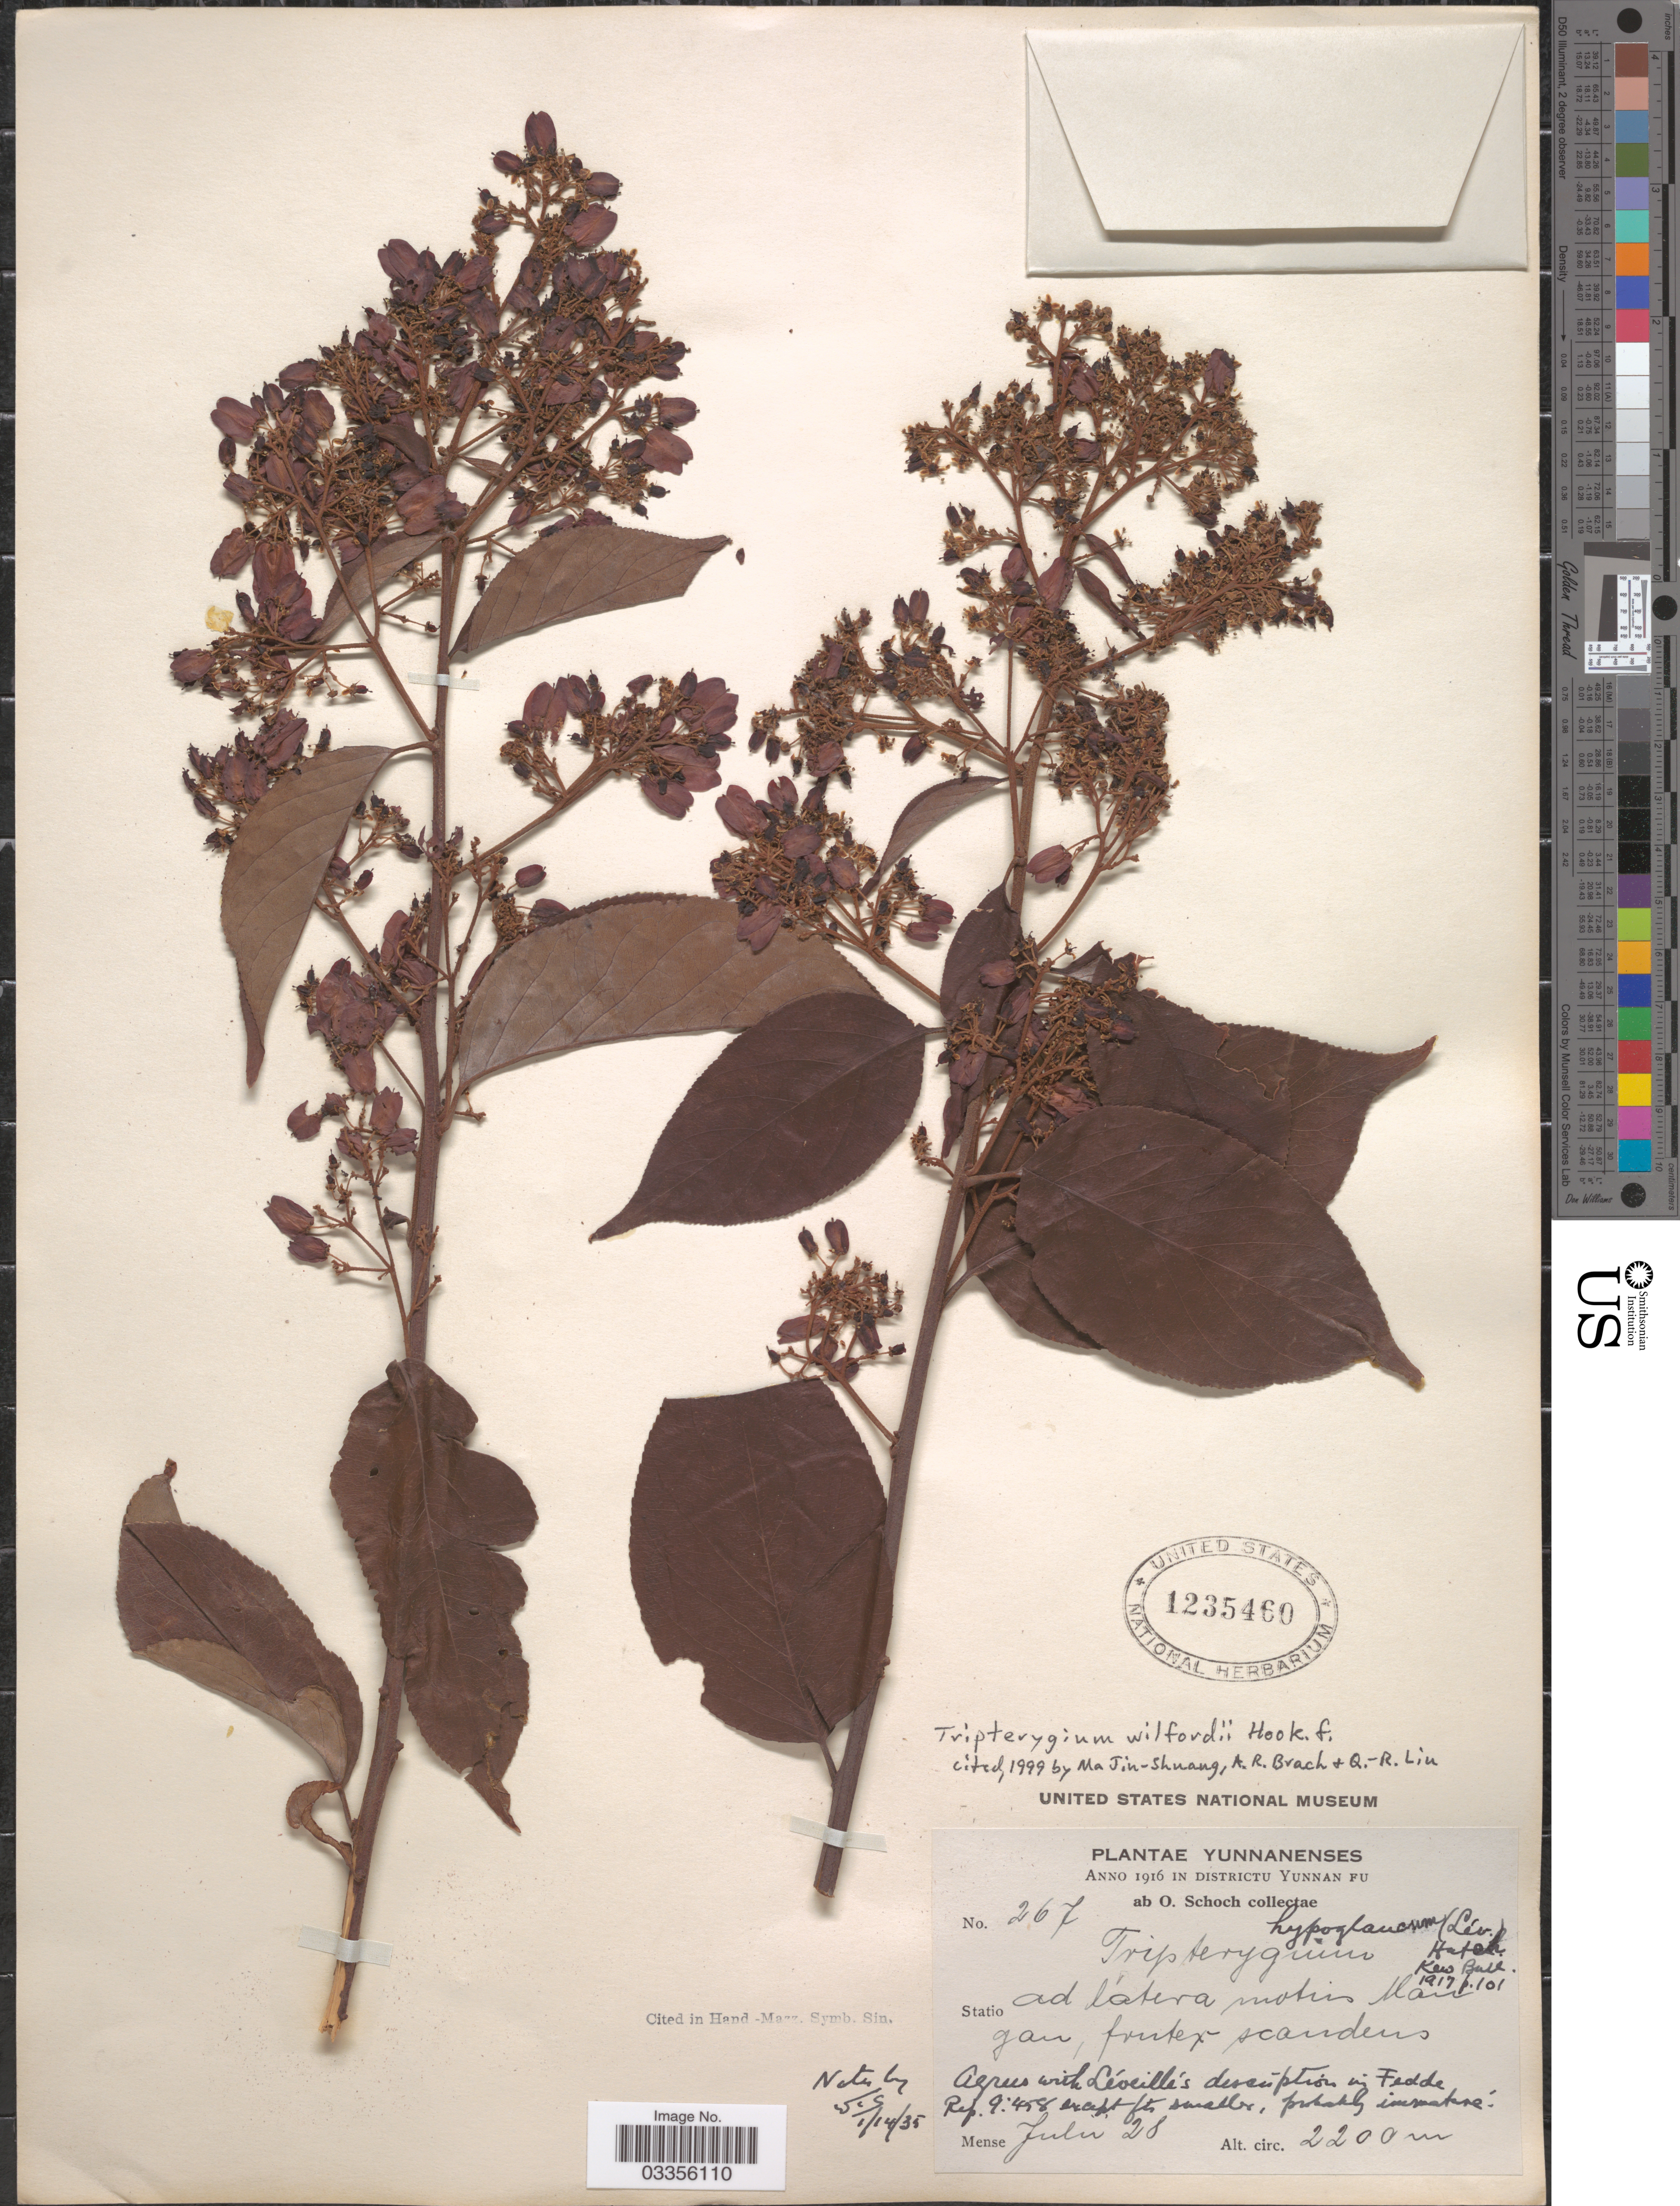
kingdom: Plantae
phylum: Tracheophyta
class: Magnoliopsida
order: Celastrales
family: Celastraceae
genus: Tripterygium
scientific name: Tripterygium wilfordii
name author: Hook. f.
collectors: O. Schoch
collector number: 267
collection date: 1916-07-28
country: China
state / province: Yunnan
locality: In districtu Yunnan Fu. Statio ad latera motus Han gan, frutex scandens.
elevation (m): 2200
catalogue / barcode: US 1235460